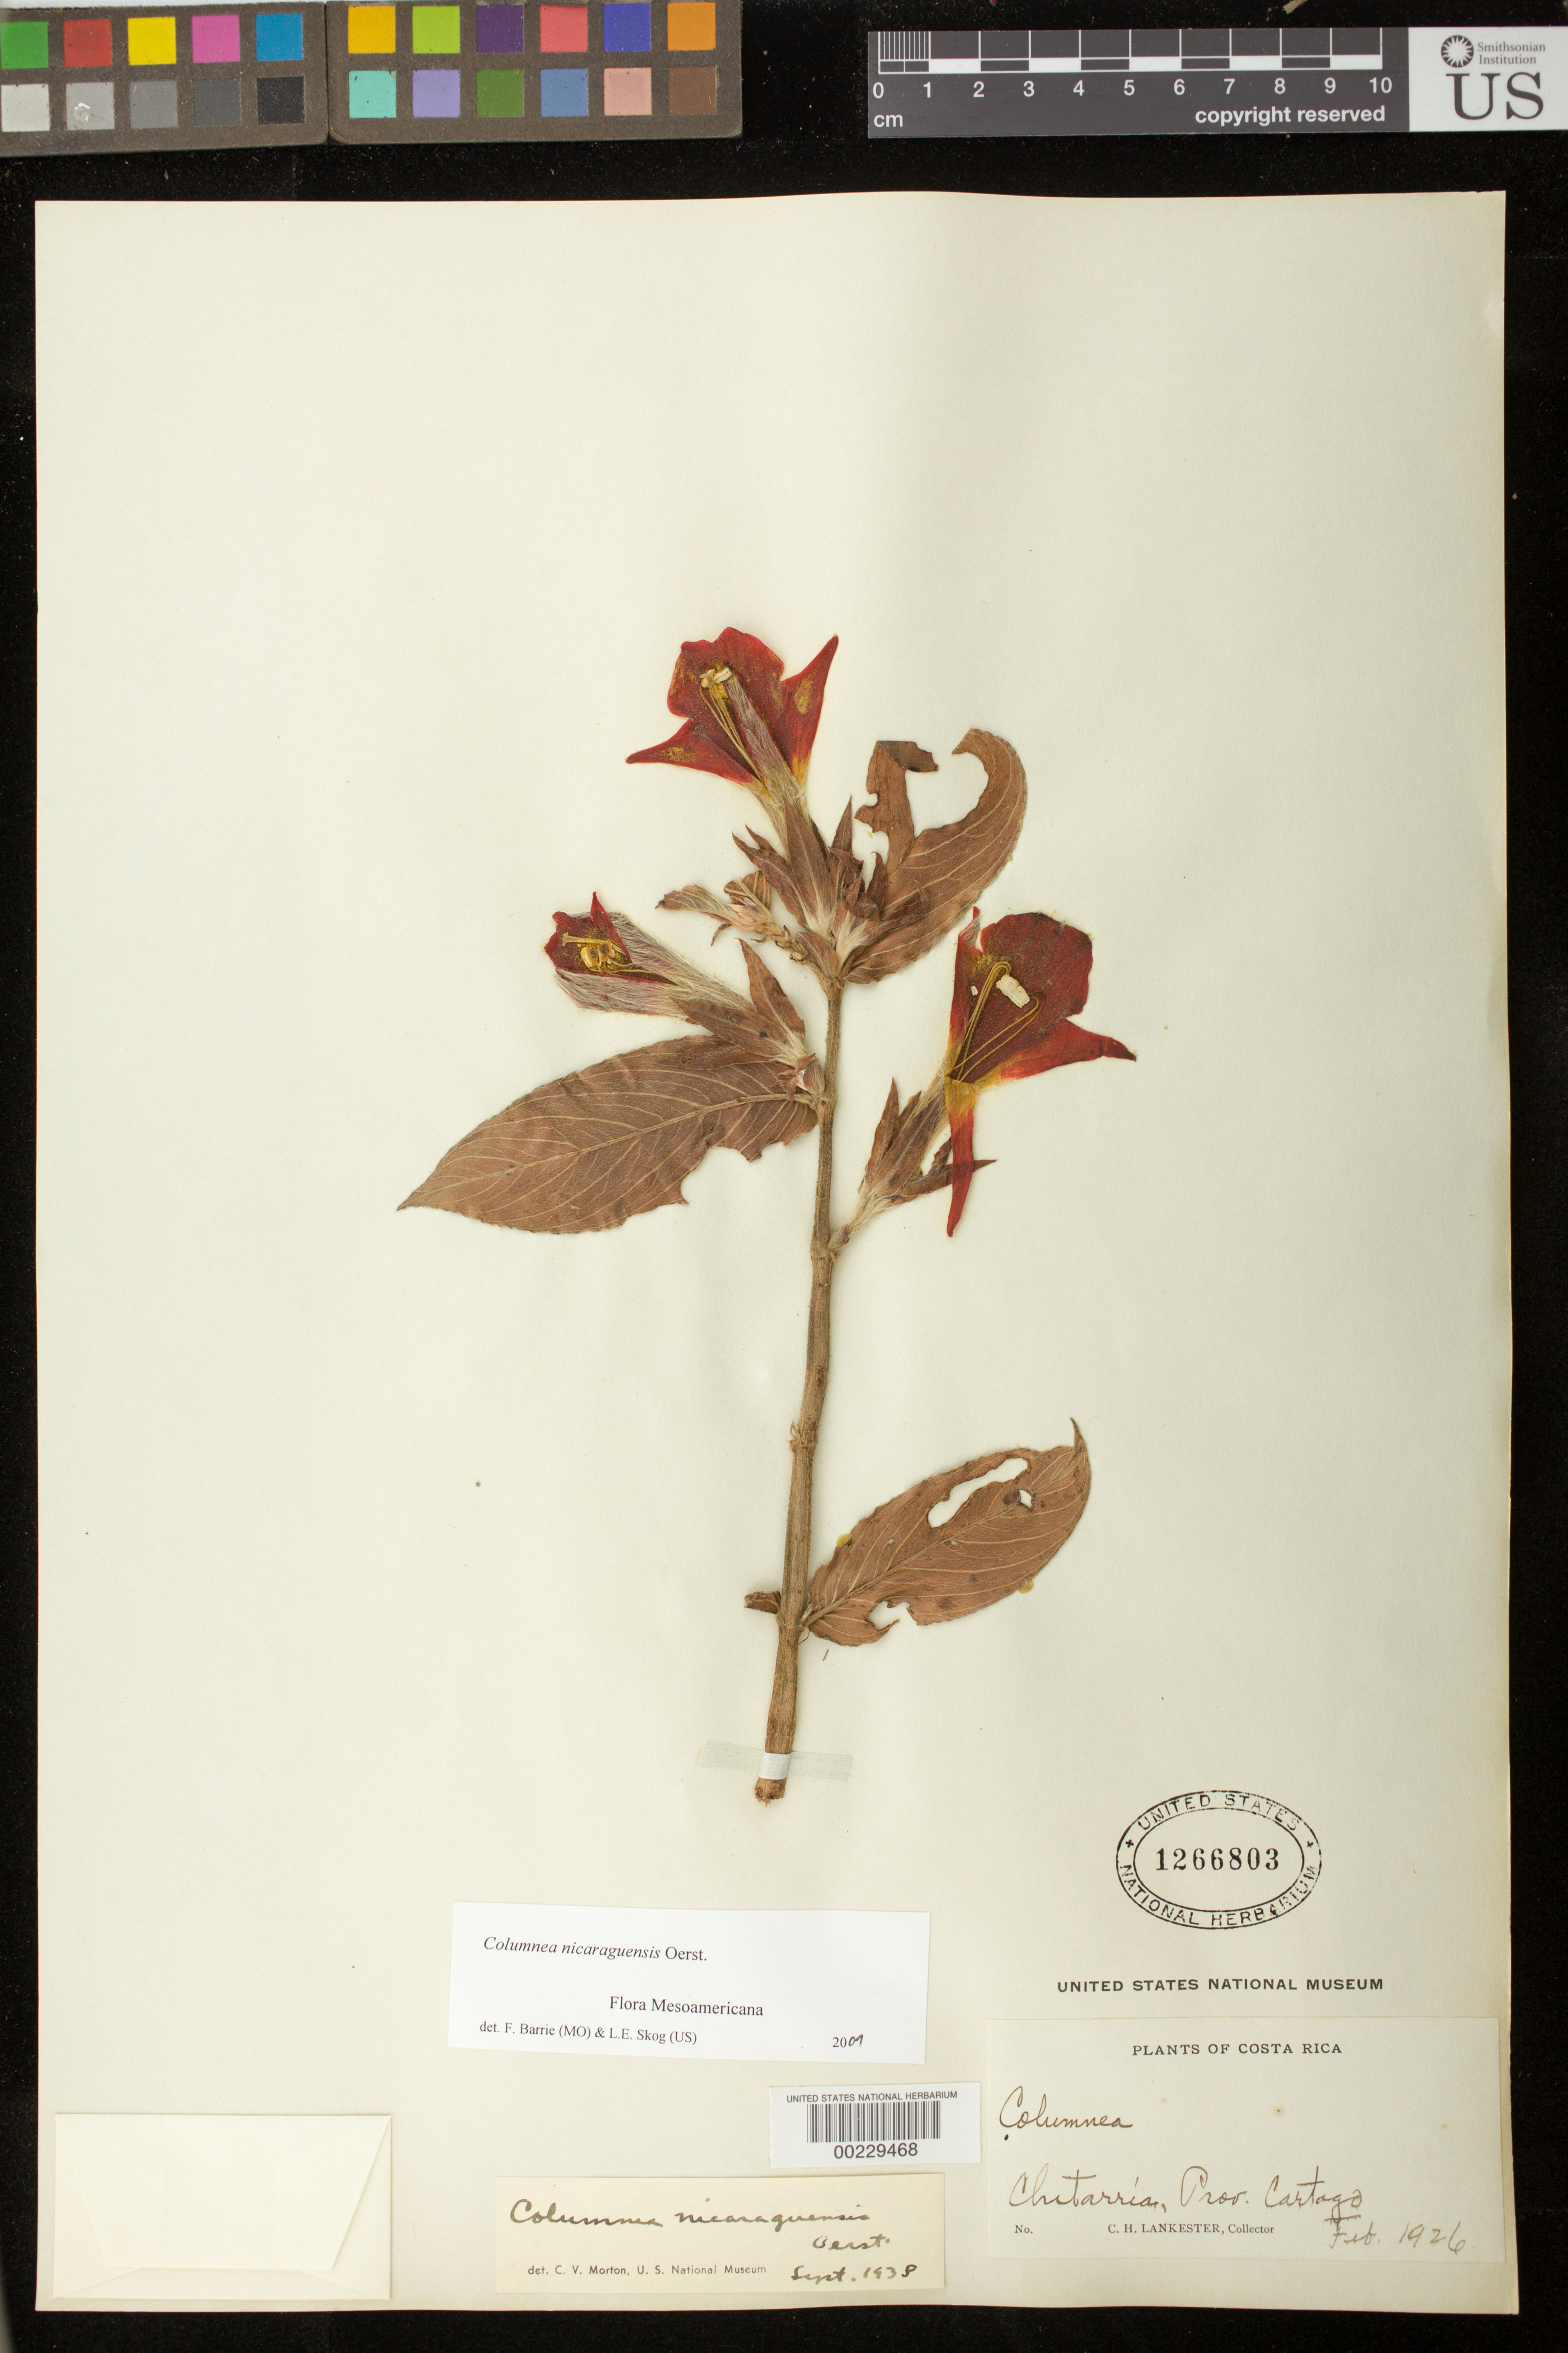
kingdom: Plantae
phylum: Tracheophyta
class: Magnoliopsida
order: Lamiales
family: Gesneriaceae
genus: Columnea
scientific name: Columnea nicaraguensis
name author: Oerst.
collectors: C. H. Lankester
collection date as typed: Feb 1926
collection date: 1926-02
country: Costa Rica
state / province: Cartago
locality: Chitarria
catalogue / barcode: US 1266803